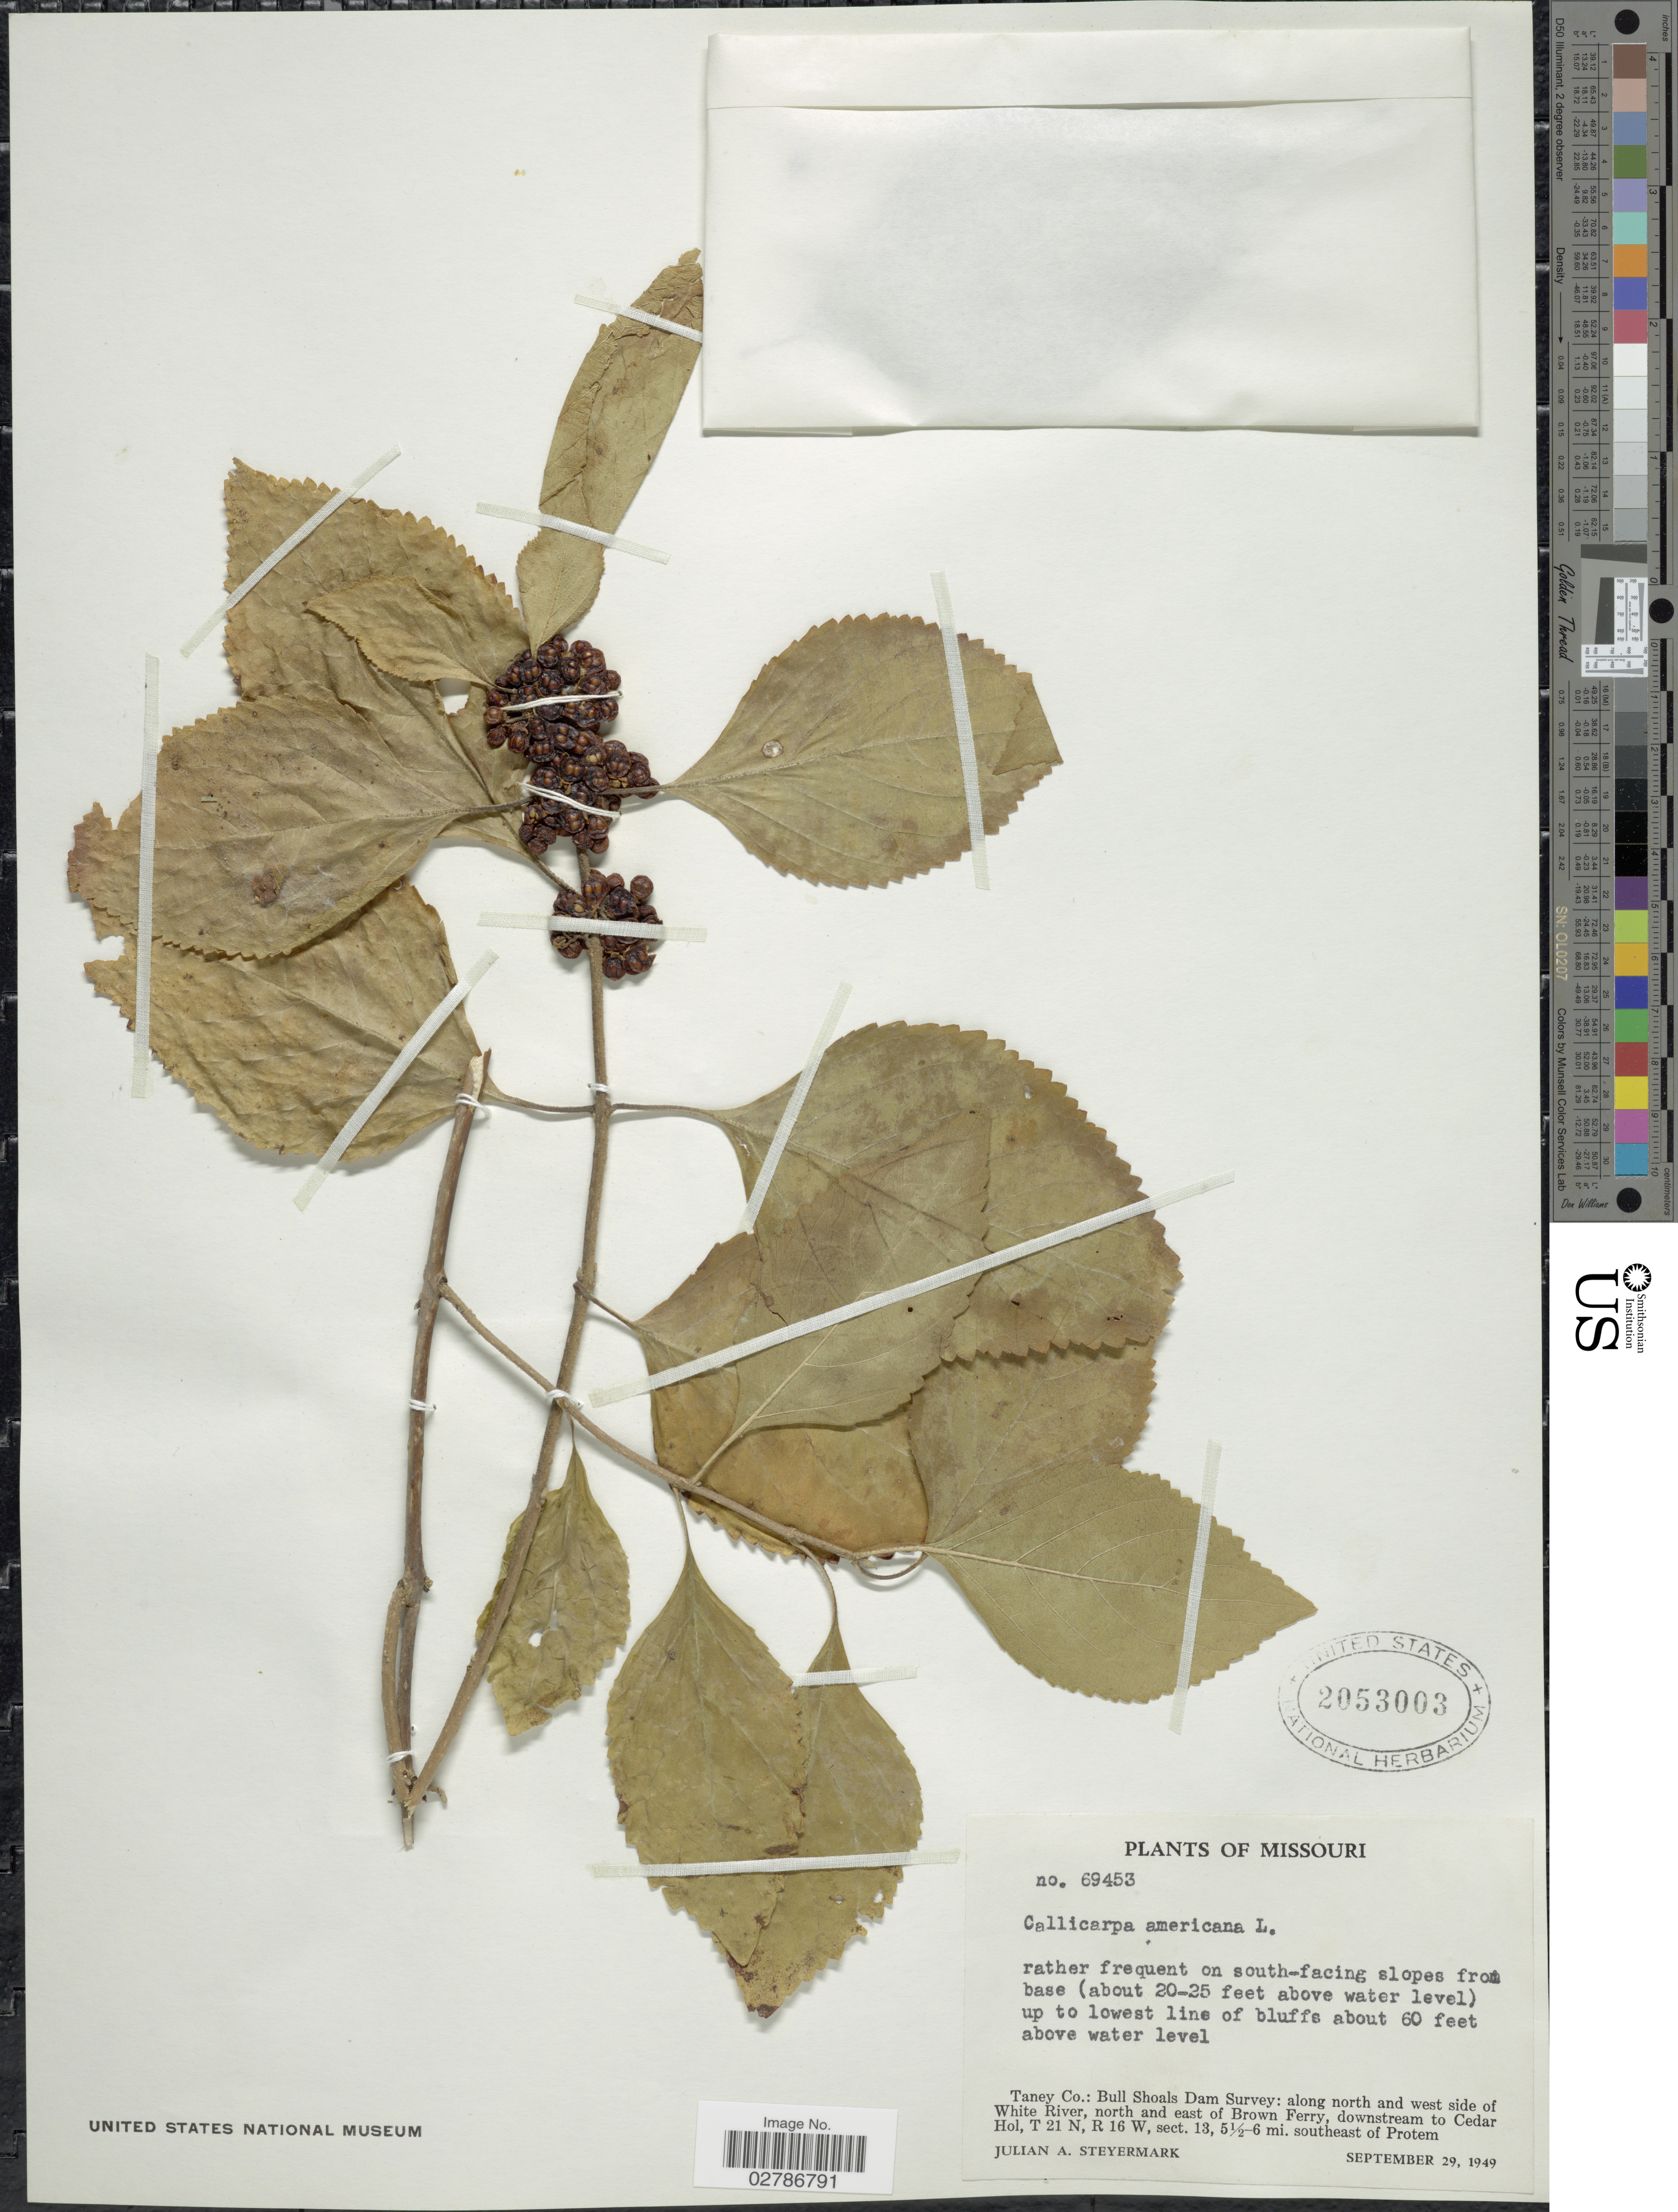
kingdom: Plantae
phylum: Tracheophyta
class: Magnoliopsida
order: Lamiales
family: Lamiaceae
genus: Callicarpa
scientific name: Callicarpa americana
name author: L.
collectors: J. Steyermark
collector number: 69453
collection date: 1949-09-29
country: United States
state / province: Missouri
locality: Taney Co.: Bull Shoals Dam Survey: along north and west side of White River, north and east of Brown Ferry, downstream to Cedar Hol, T 21 N, R 16 W, sect. 13, 5 ½-6 mi. southeast of Protem.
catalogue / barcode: US 2053003